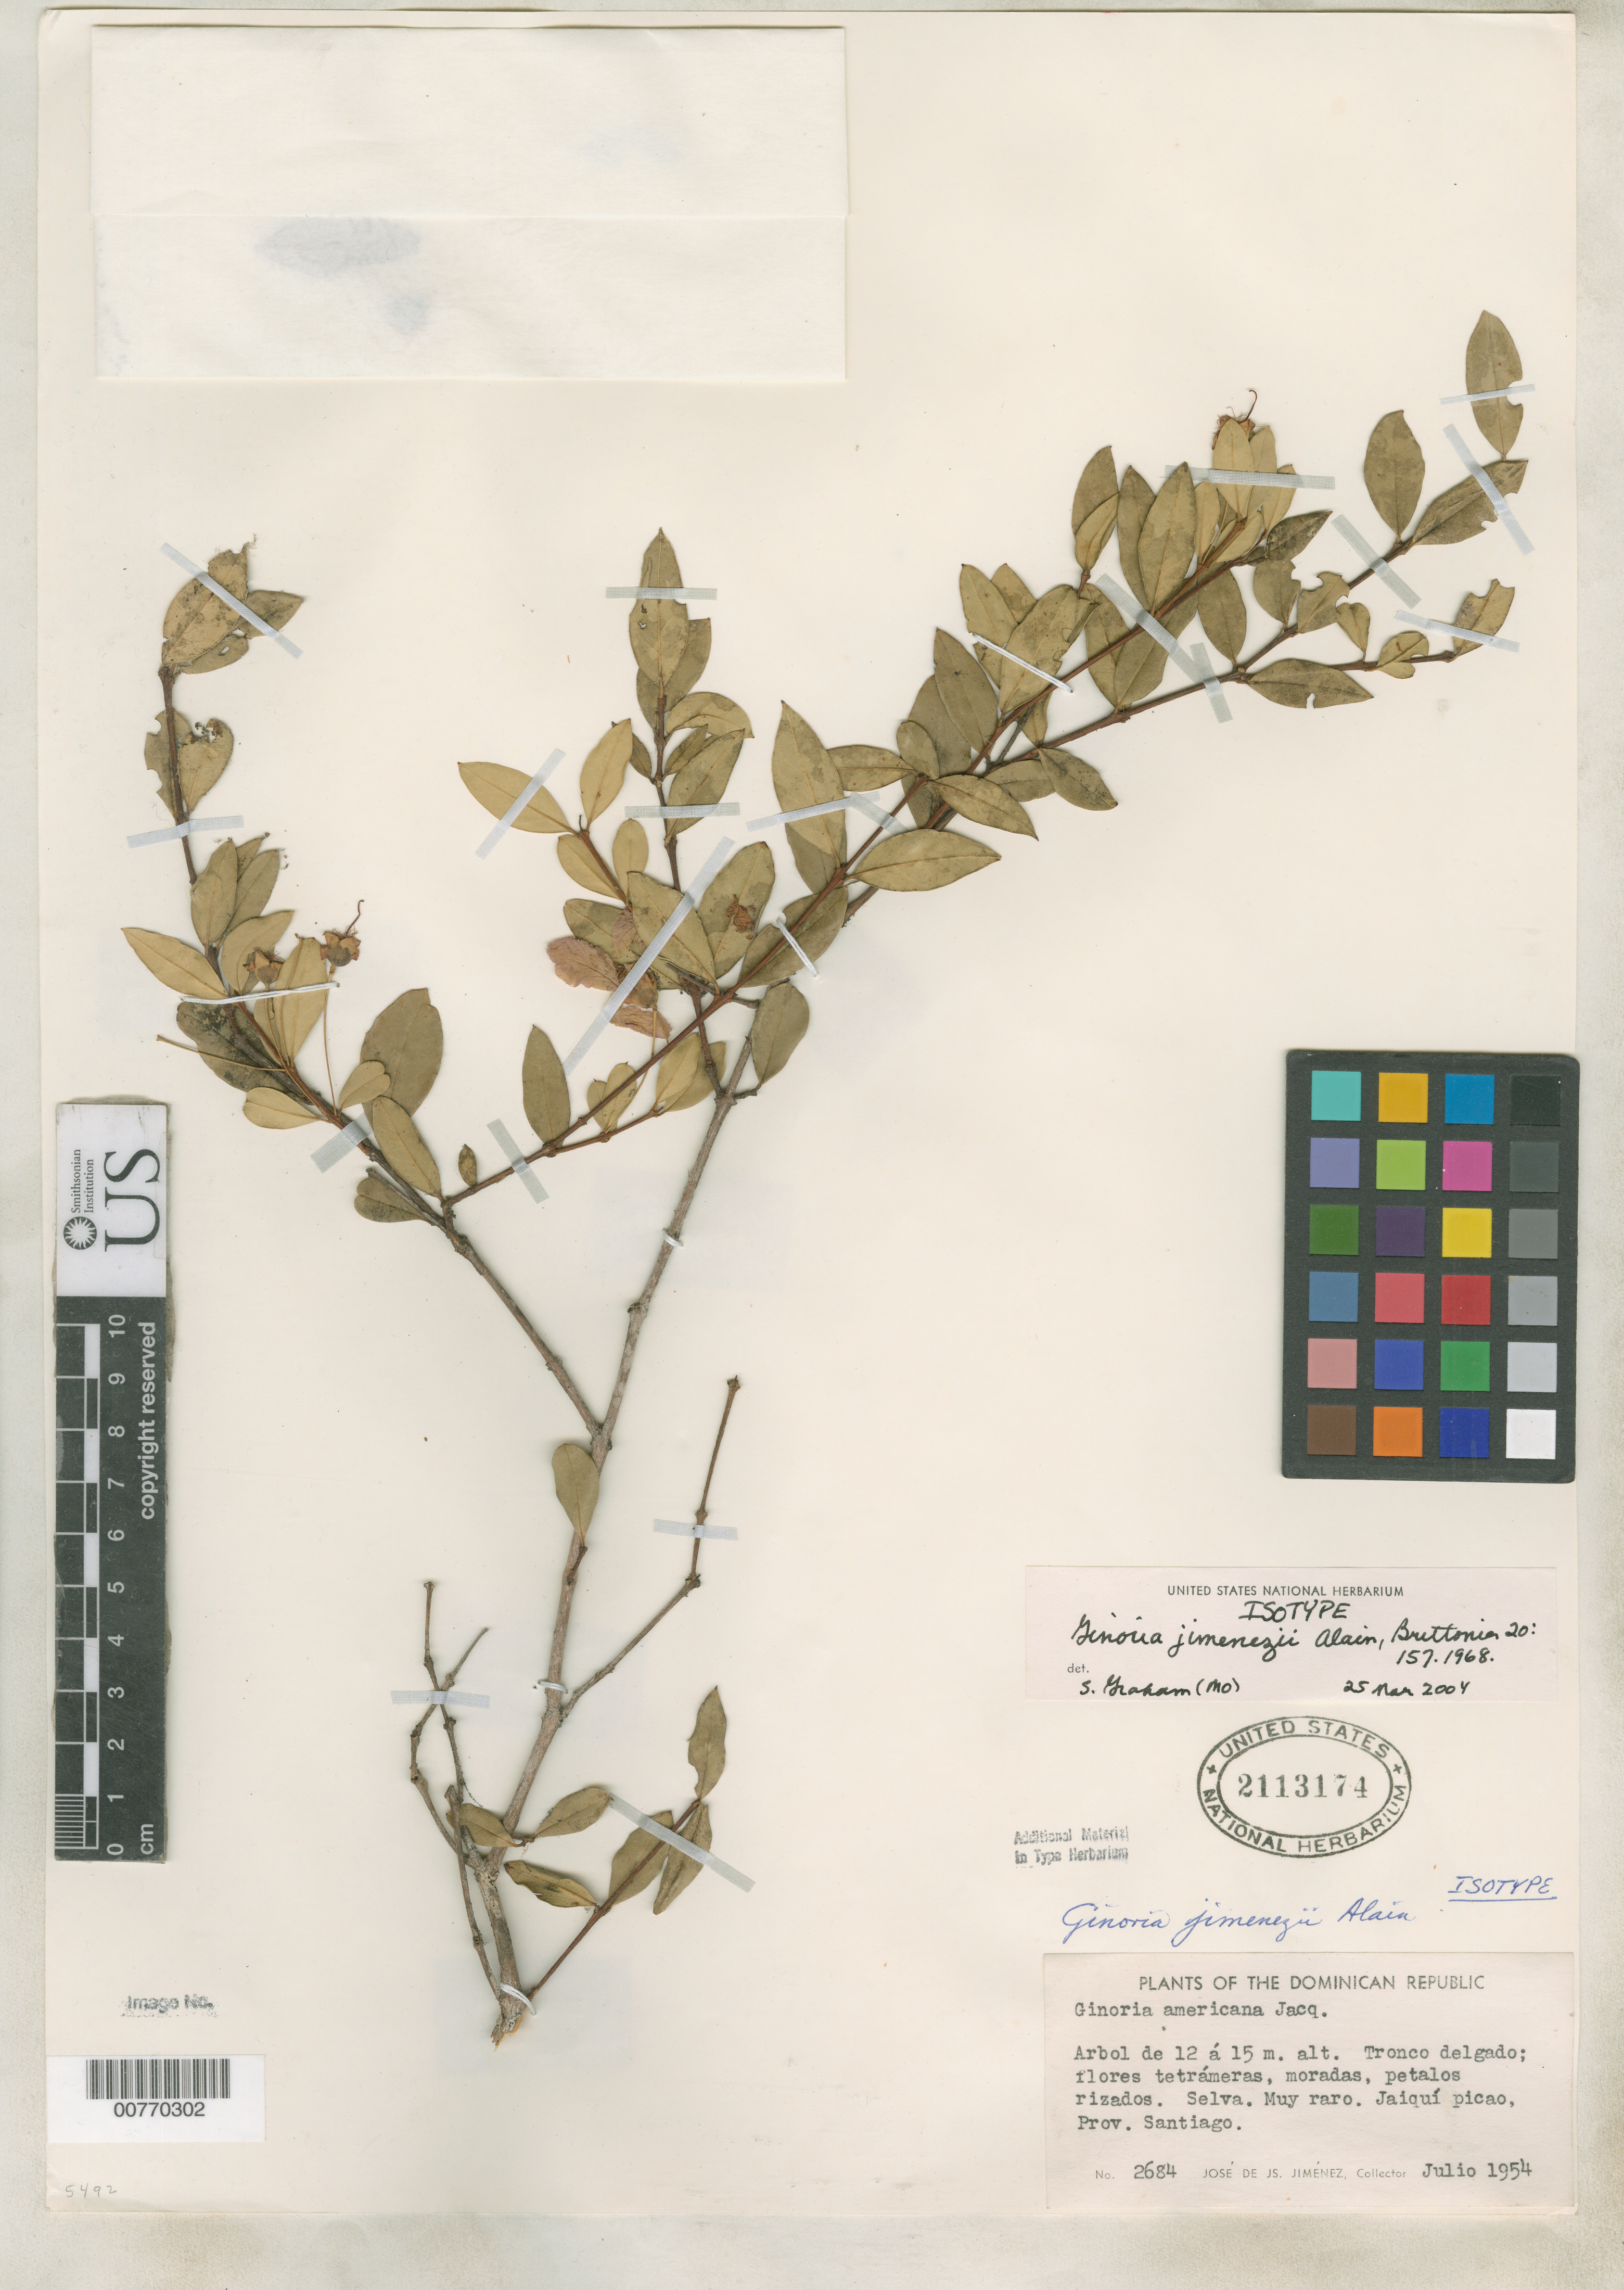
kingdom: Plantae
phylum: Tracheophyta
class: Magnoliopsida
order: Myrtales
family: Lythraceae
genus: Ginoria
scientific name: Ginoria jimenezii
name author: Alain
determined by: Graham, Shirley Ann Tousch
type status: Isotype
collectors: J. de Jimenez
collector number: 2684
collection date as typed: Jul 1954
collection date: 1954-07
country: Dominican Republic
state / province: Santiago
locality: Jaiquí picao.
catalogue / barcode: US 2113174